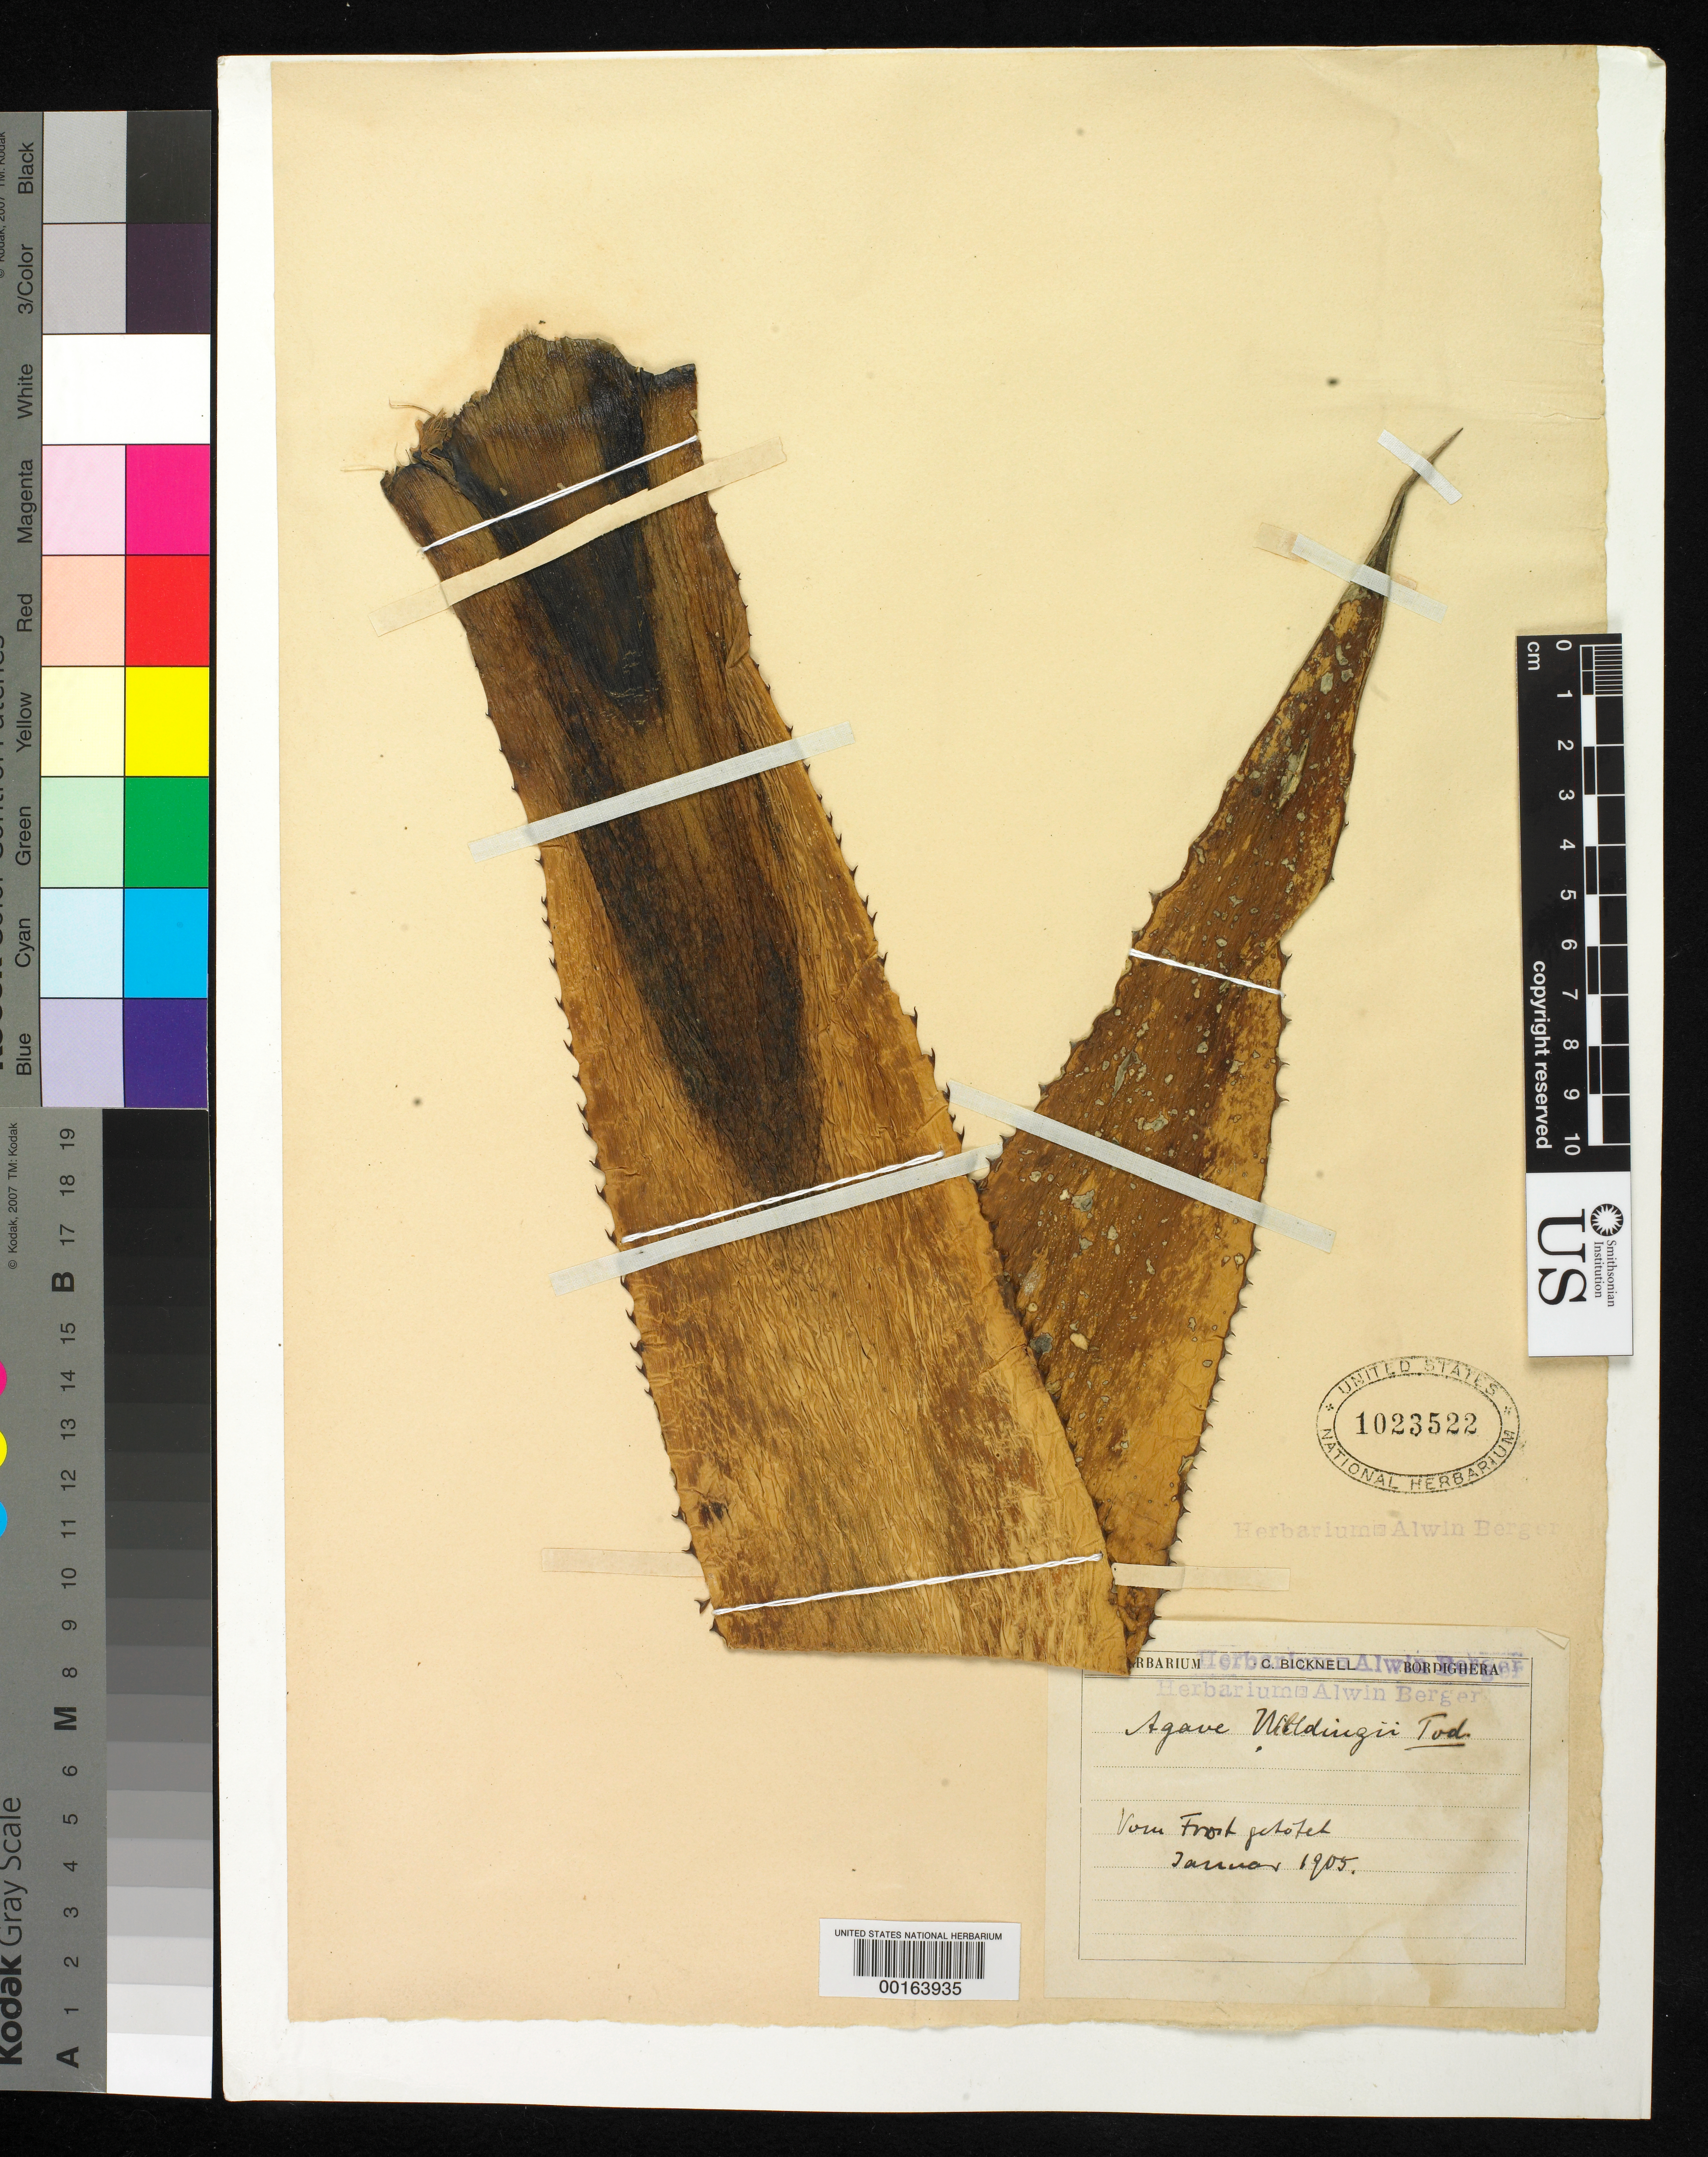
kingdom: Plantae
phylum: Tracheophyta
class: Liliopsida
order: Asparagales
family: Asparagaceae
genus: Agave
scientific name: Agave willdingii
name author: Tod.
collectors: ex herb. A. Berger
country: United States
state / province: Massachusetts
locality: Arnold Arboretum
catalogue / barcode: US 1023522